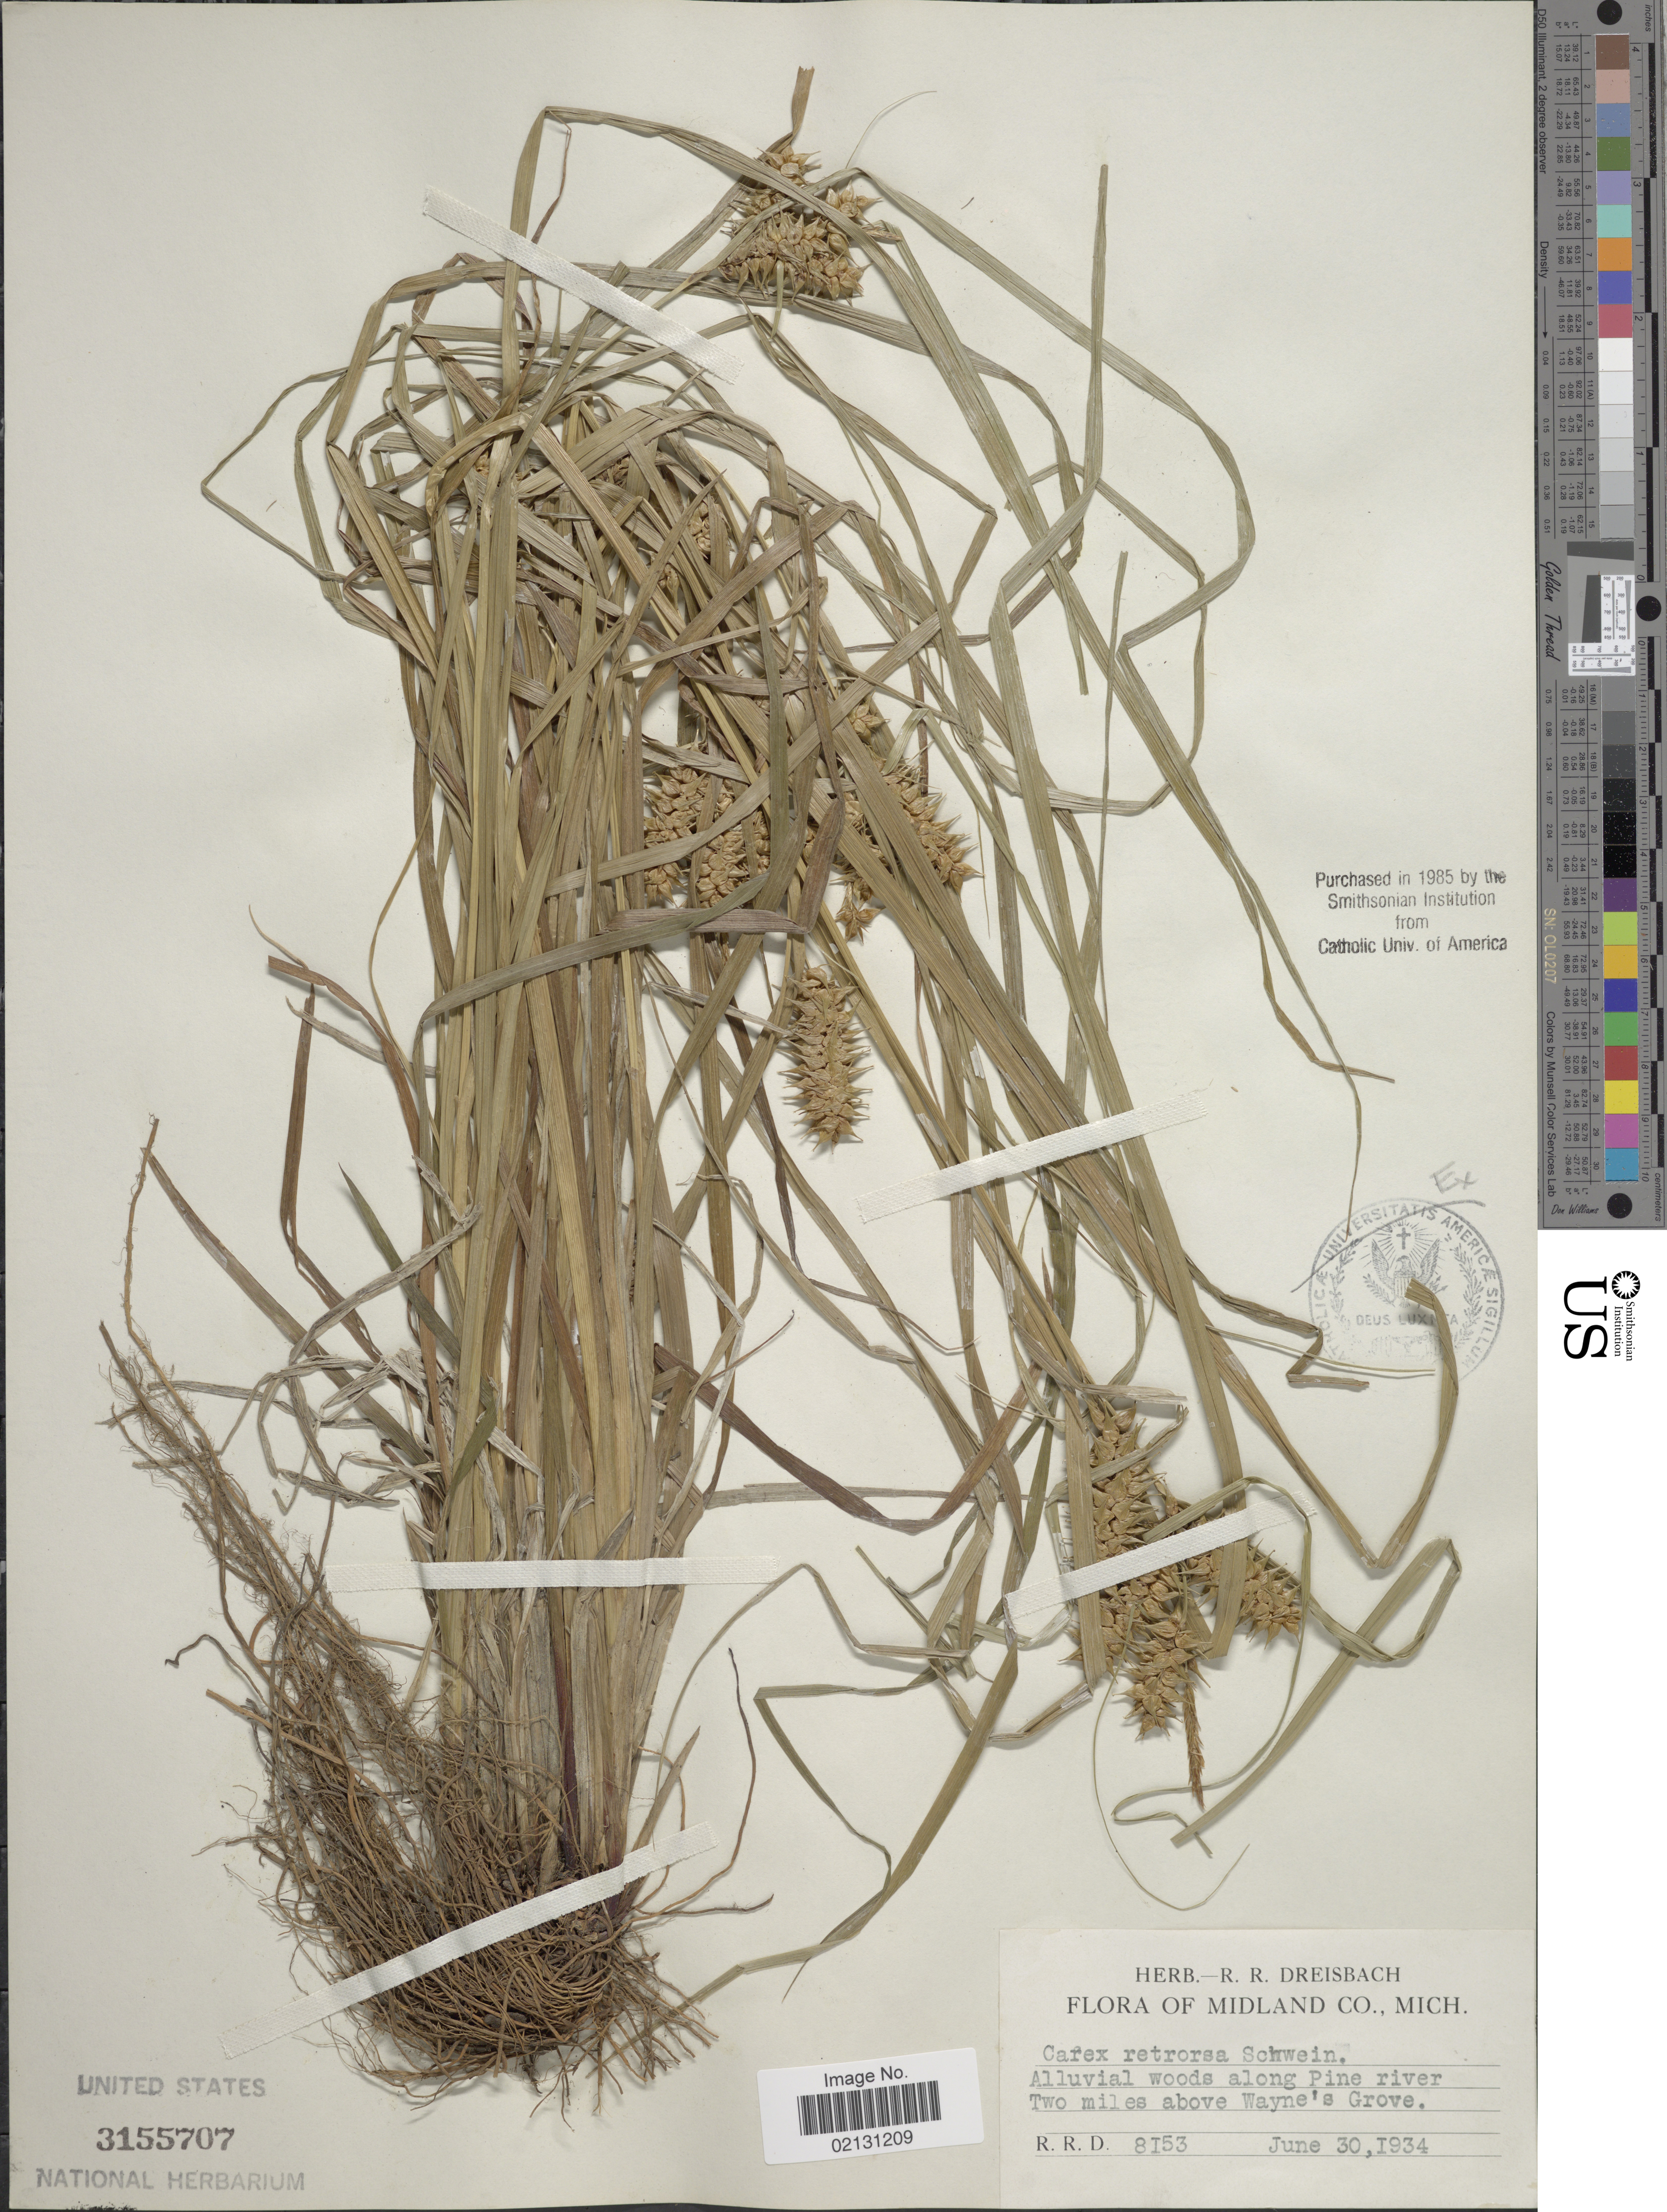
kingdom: Plantae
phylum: Tracheophyta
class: Liliopsida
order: Poales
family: Cyperaceae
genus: Carex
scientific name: Carex retrorsa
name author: Schwein.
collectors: R. Dreisbach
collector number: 8153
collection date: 1934-06-30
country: United States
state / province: Michigan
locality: Midland Co., Alluvial woods along Pine river Two miles above Wayne's Grove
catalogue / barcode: US 3155707